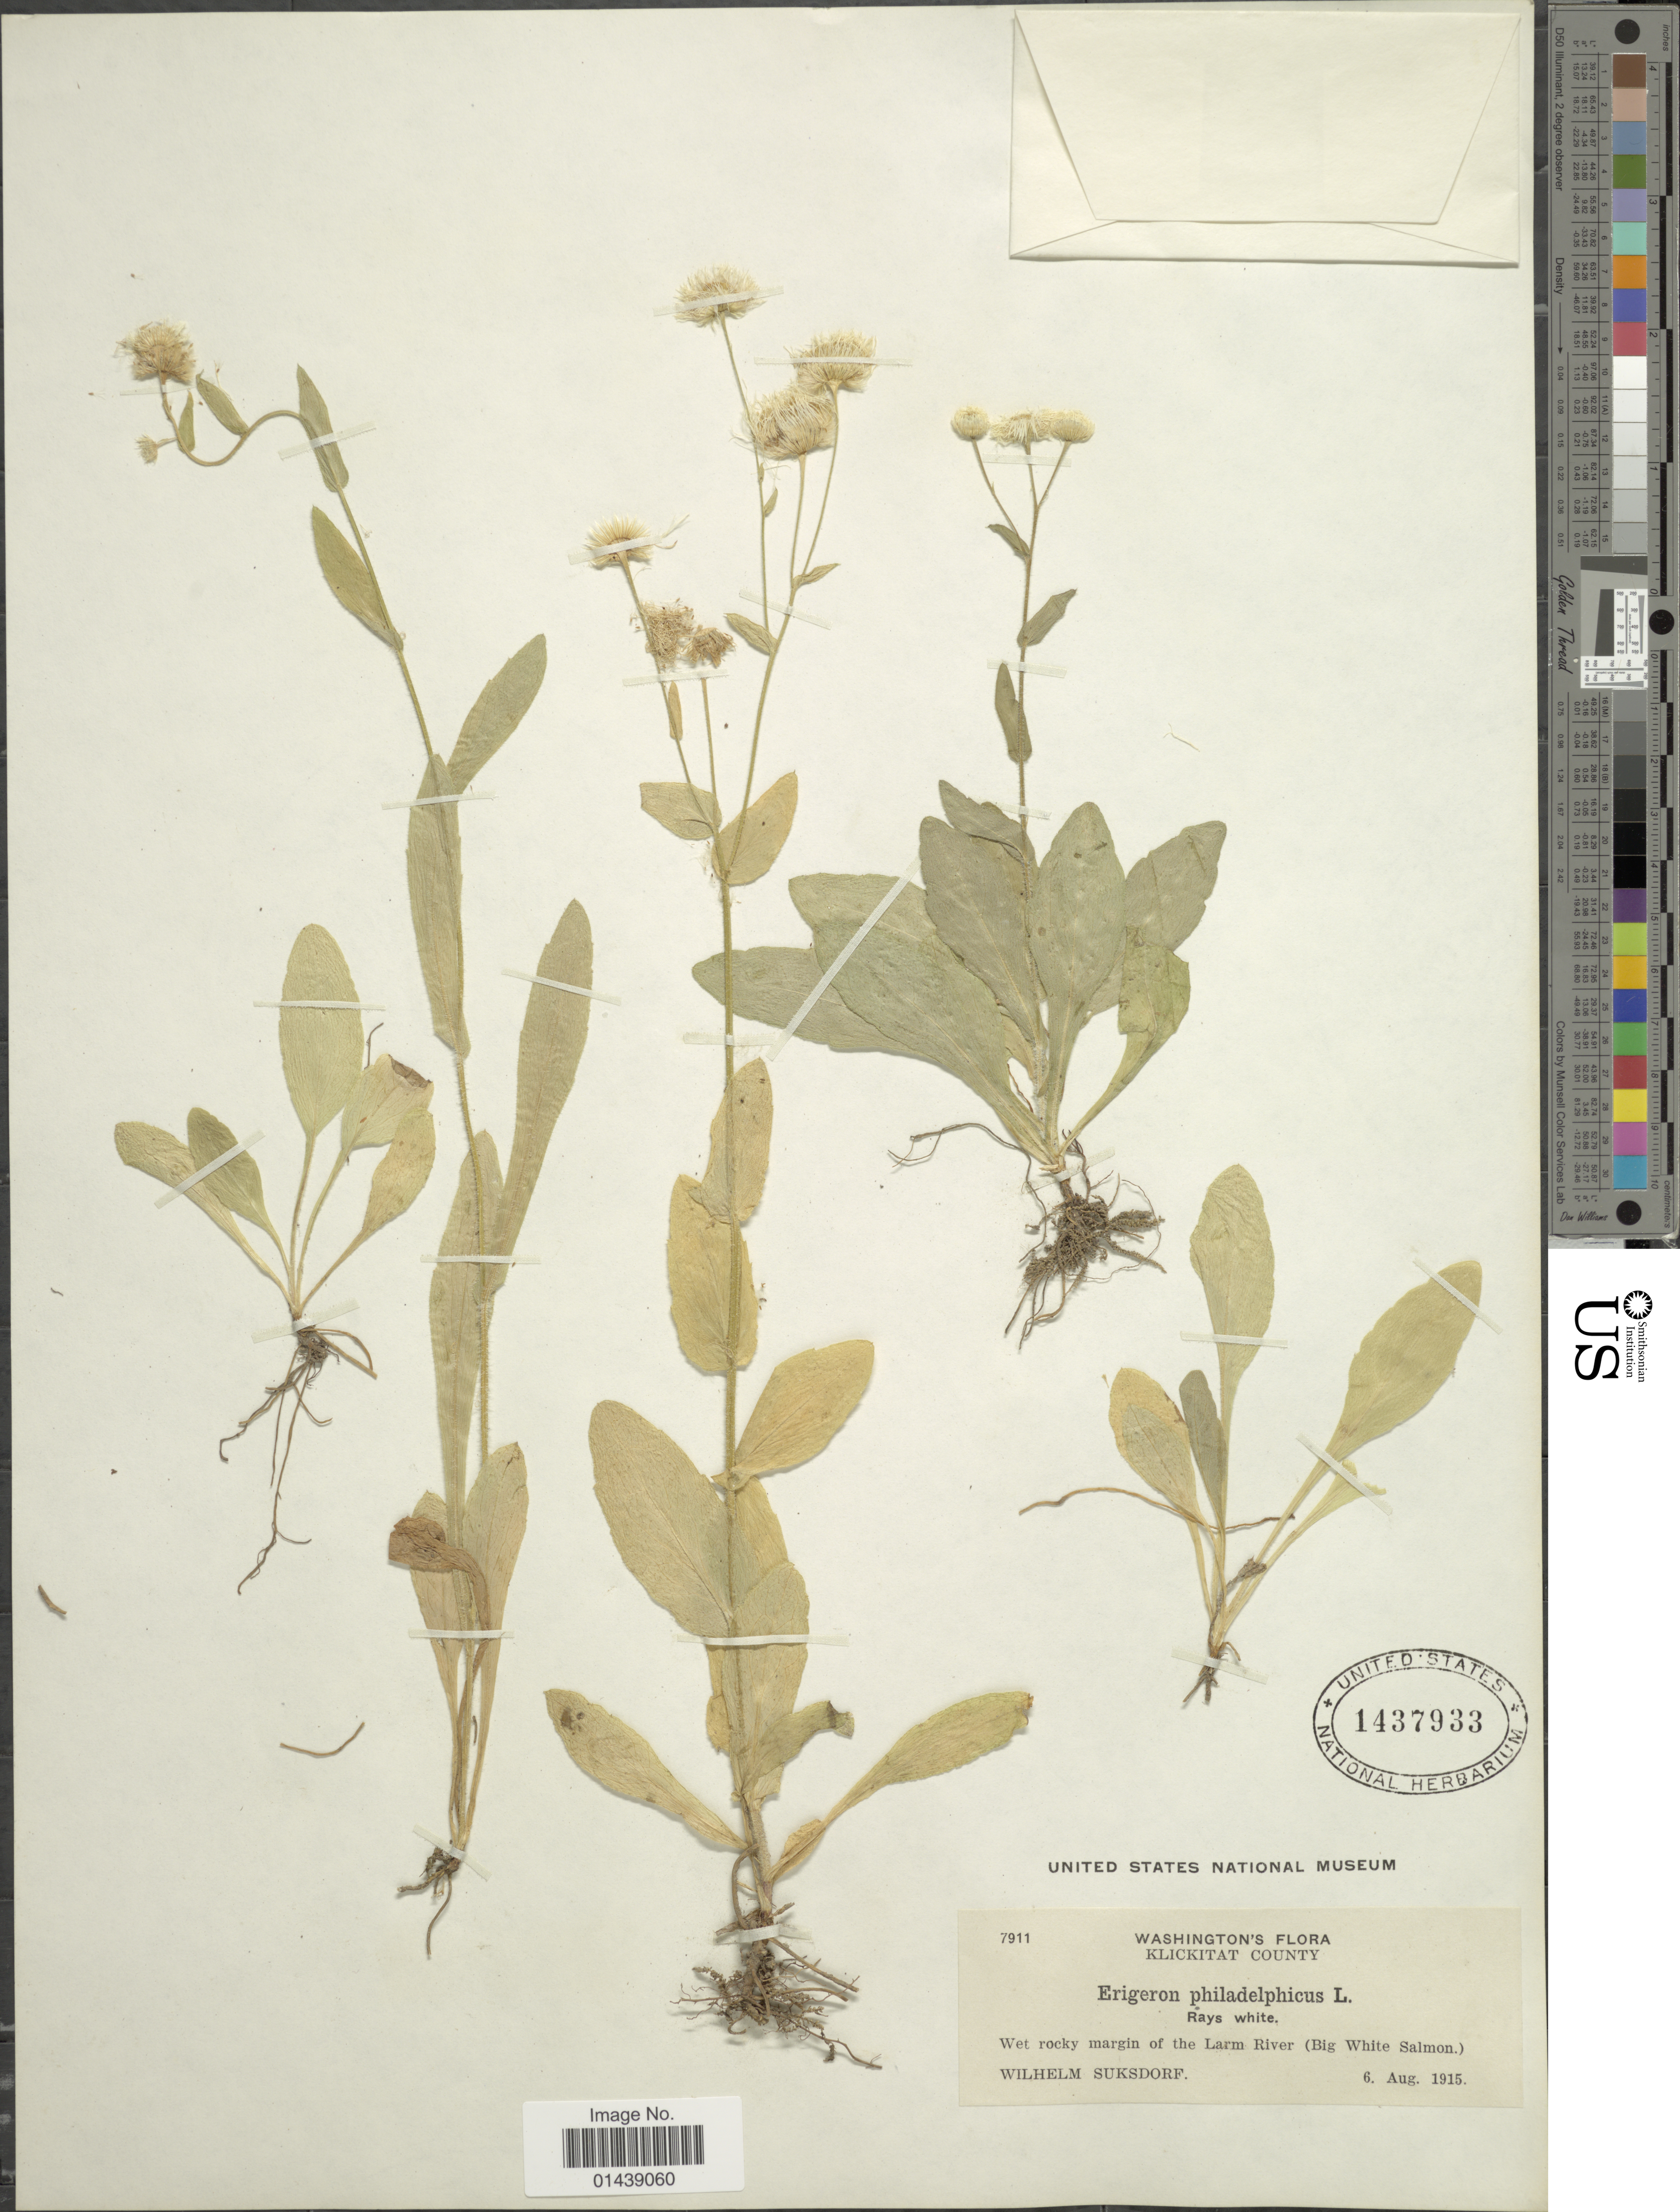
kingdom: Plantae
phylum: Tracheophyta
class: Magnoliopsida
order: Asterales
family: Asteraceae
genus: Erigeron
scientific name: Erigeron philadelphicus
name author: L.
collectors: W. N. Suksdorf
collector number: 7911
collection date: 1915-08-06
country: United States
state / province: Washington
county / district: Klickitat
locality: Klickitat County. Larm River (Big White Salmon)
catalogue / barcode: US 1437933